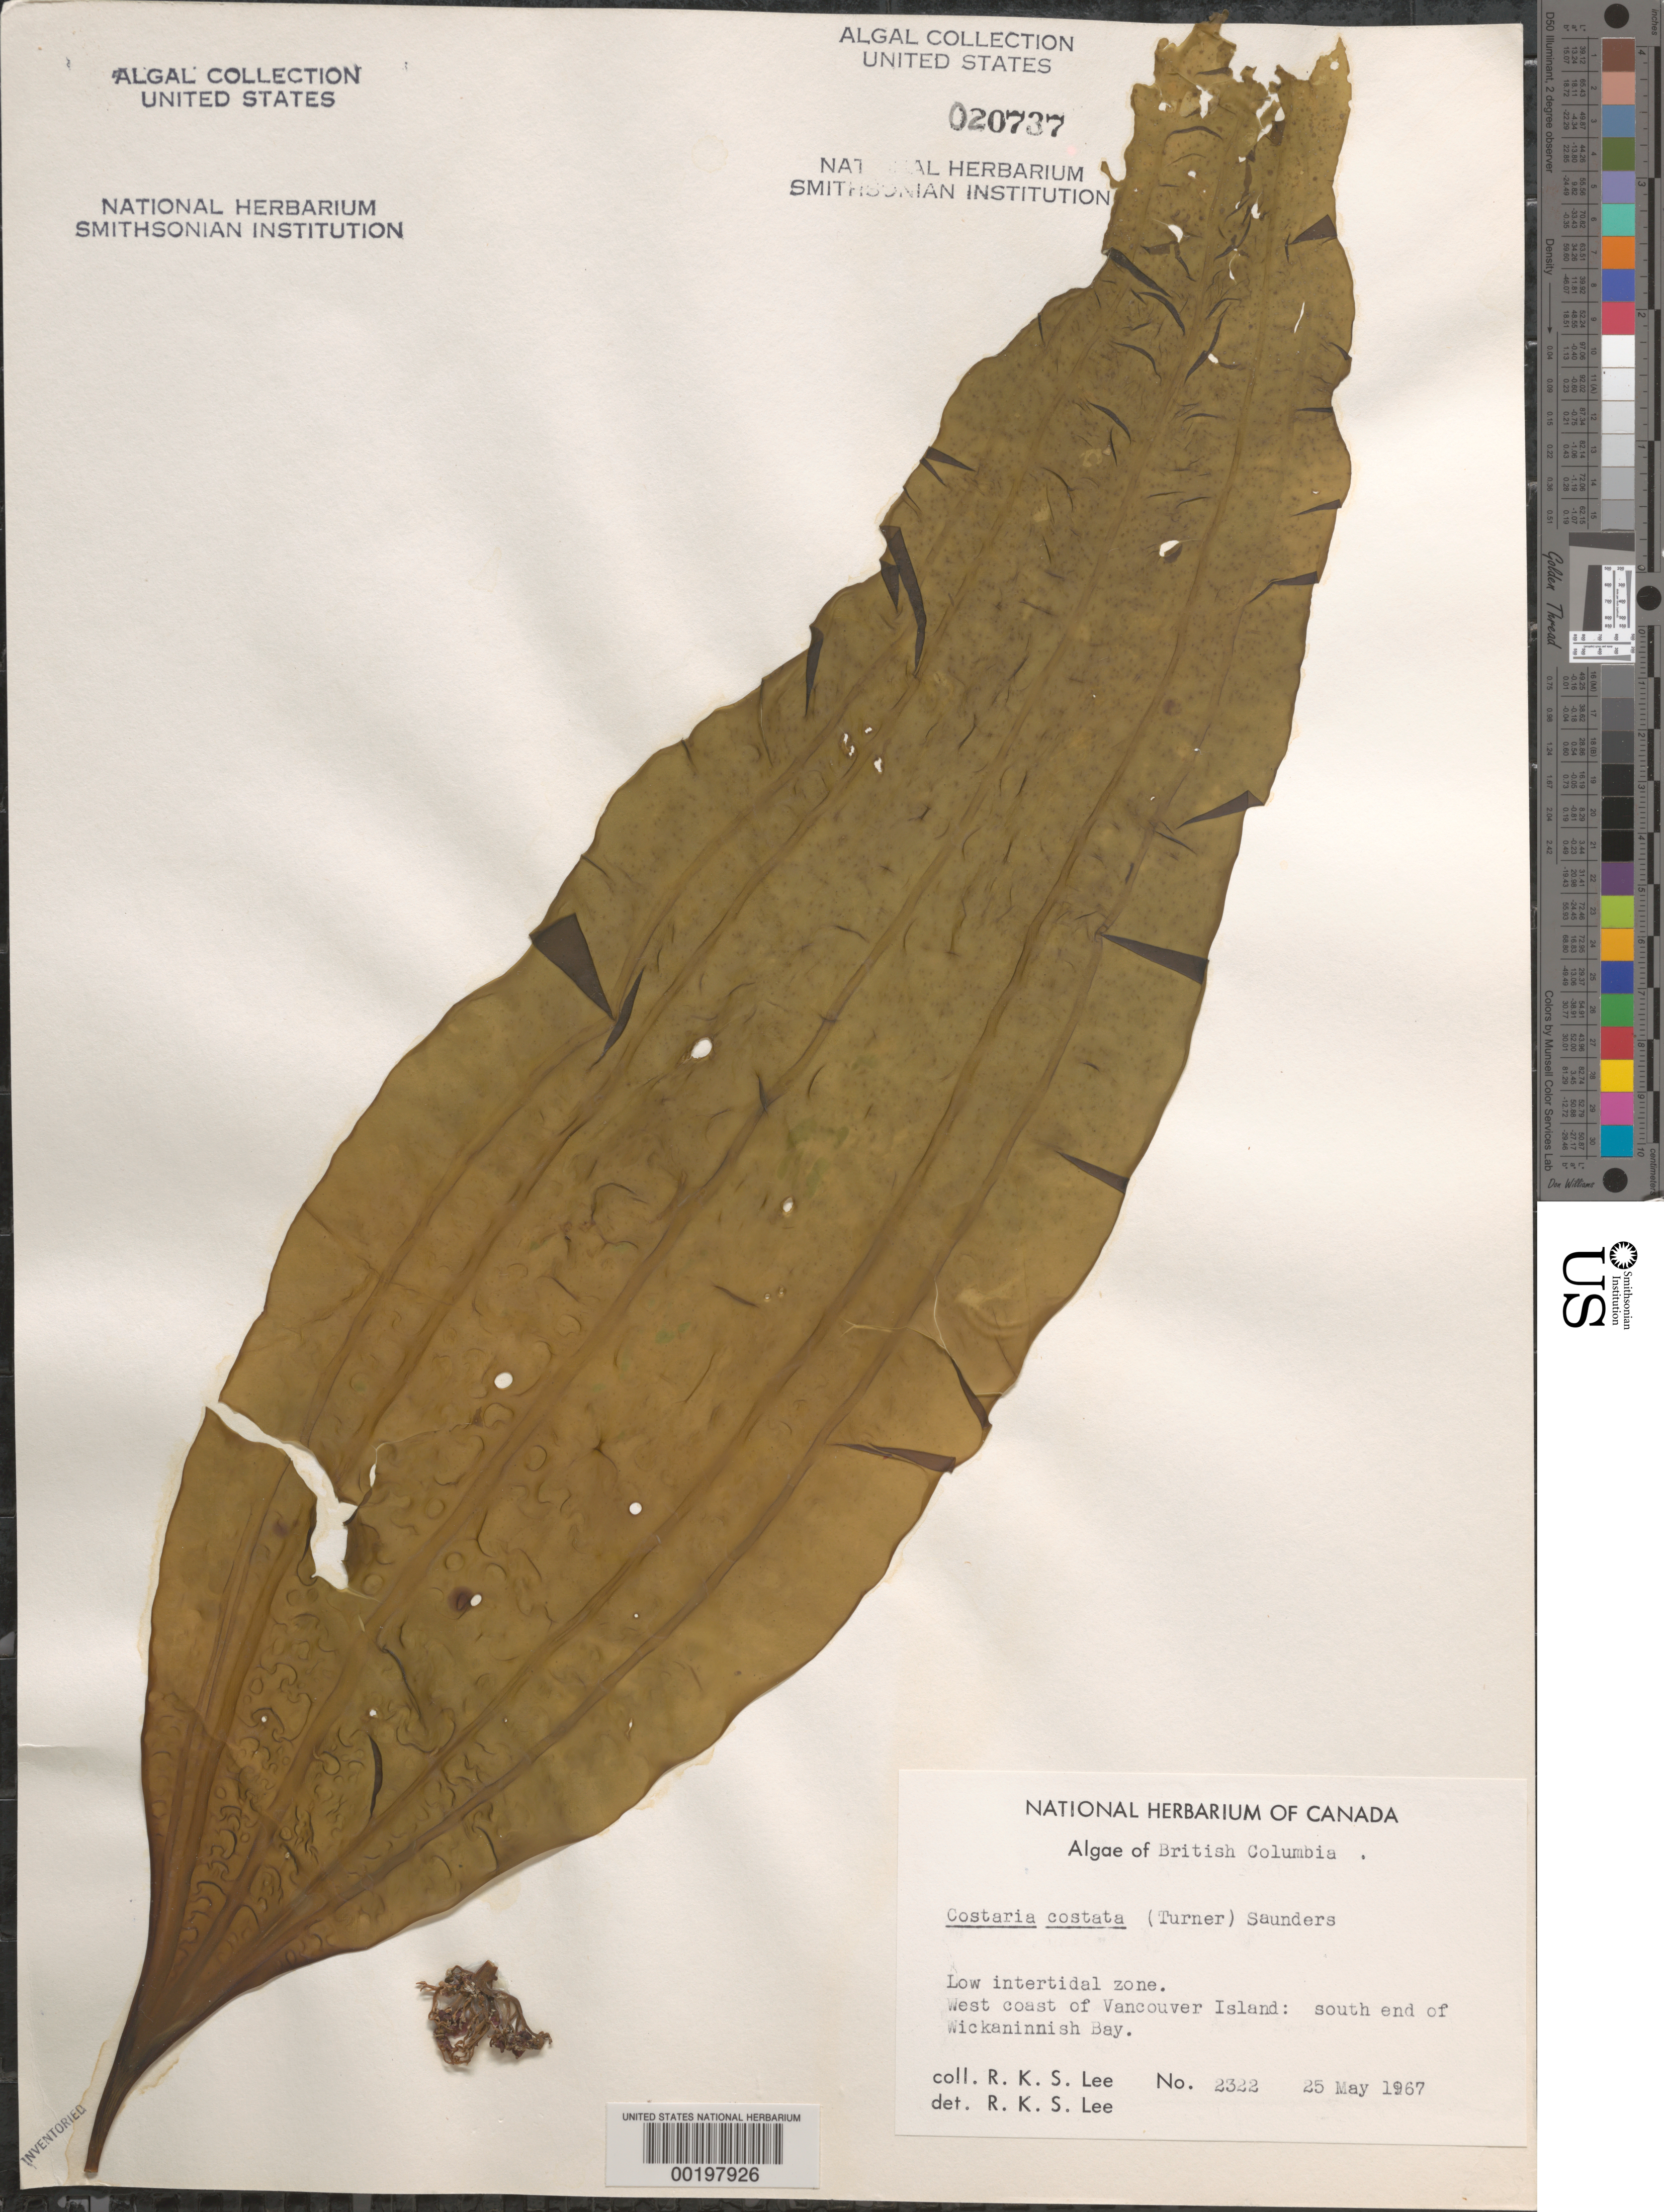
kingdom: Chromista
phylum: Ochrophyta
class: Phaeophyceae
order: Laminariales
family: Costariaceae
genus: Costaria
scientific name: Costaria costata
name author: (C. Agardh) D.A. Saunders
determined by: Lee, R. K. S.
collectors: R. Lee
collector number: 2322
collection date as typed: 25 May 1967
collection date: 1967-05-25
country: Canada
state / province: British Columbia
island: Vancouver Island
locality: Wickaninnish Bay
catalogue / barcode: US 20737